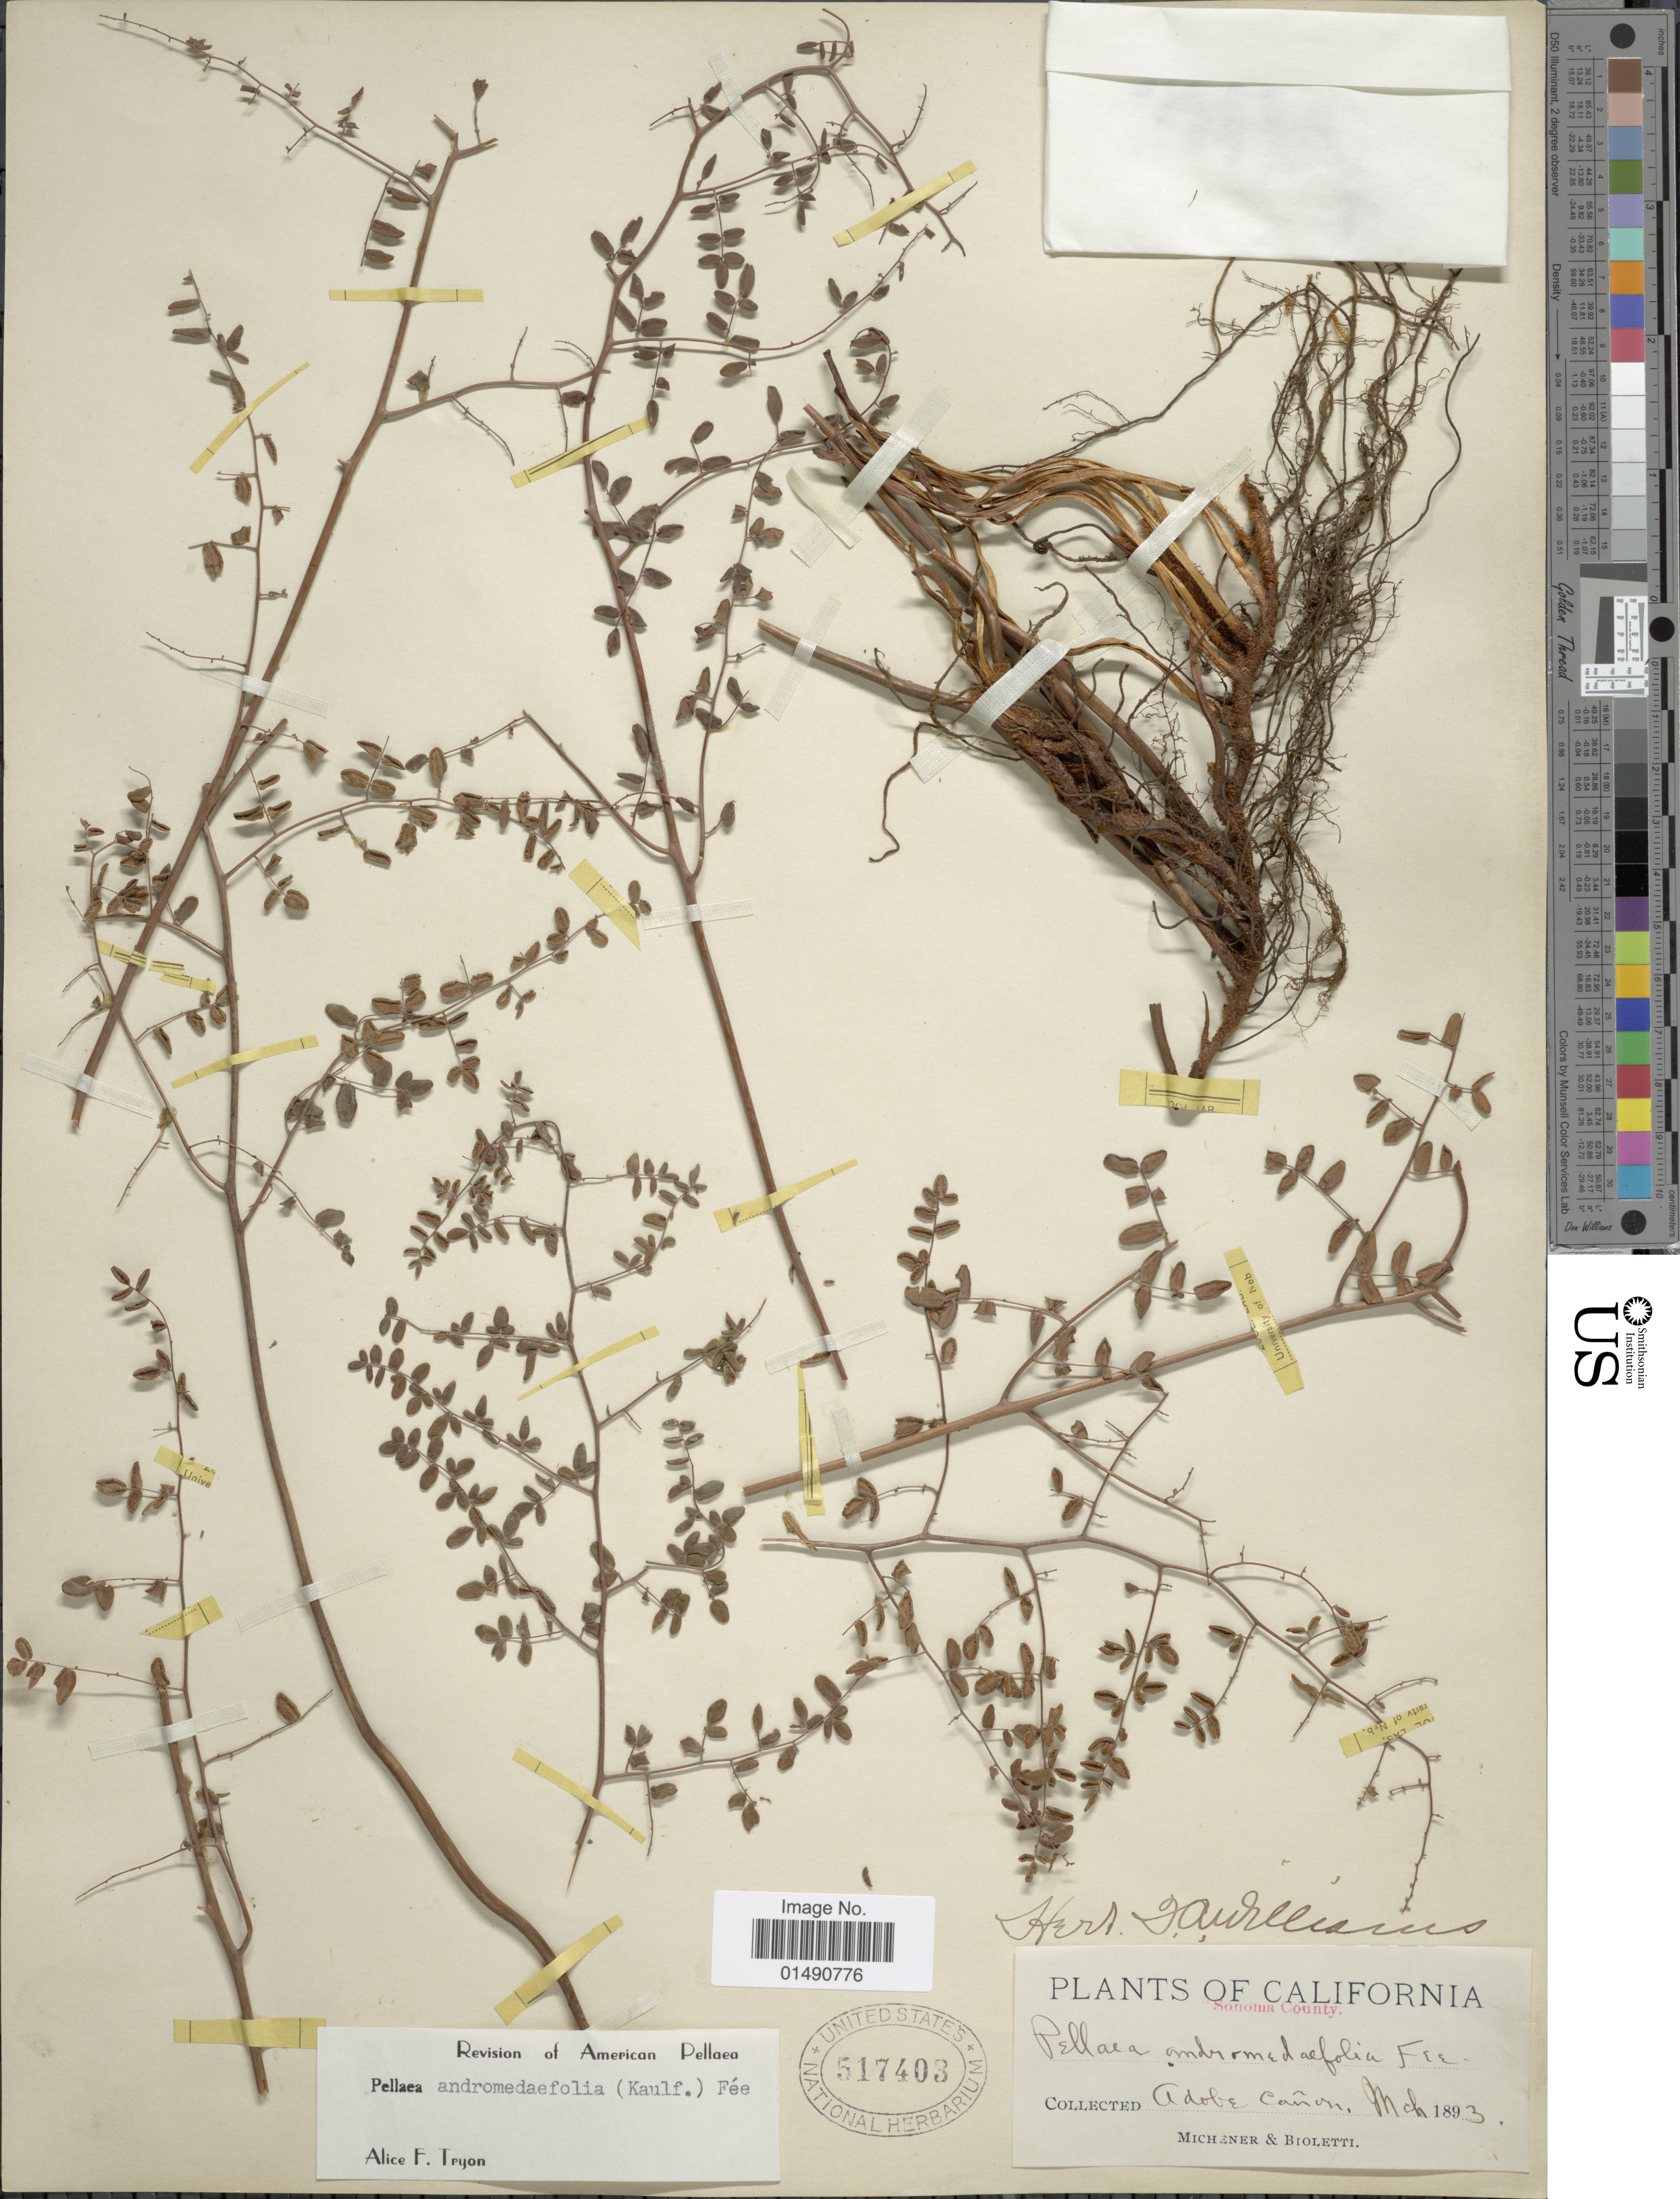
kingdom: Plantae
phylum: Tracheophyta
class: Polypodiopsida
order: Polypodiales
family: Pteridaceae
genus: Pellaea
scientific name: Pellaea andromedifolia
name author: (Kaulf.) Fée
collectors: -. Michener & -- Bioletti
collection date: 1893-03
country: United States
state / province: California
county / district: Sonoma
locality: Sonoma County, Adobe Cañon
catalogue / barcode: US 517403